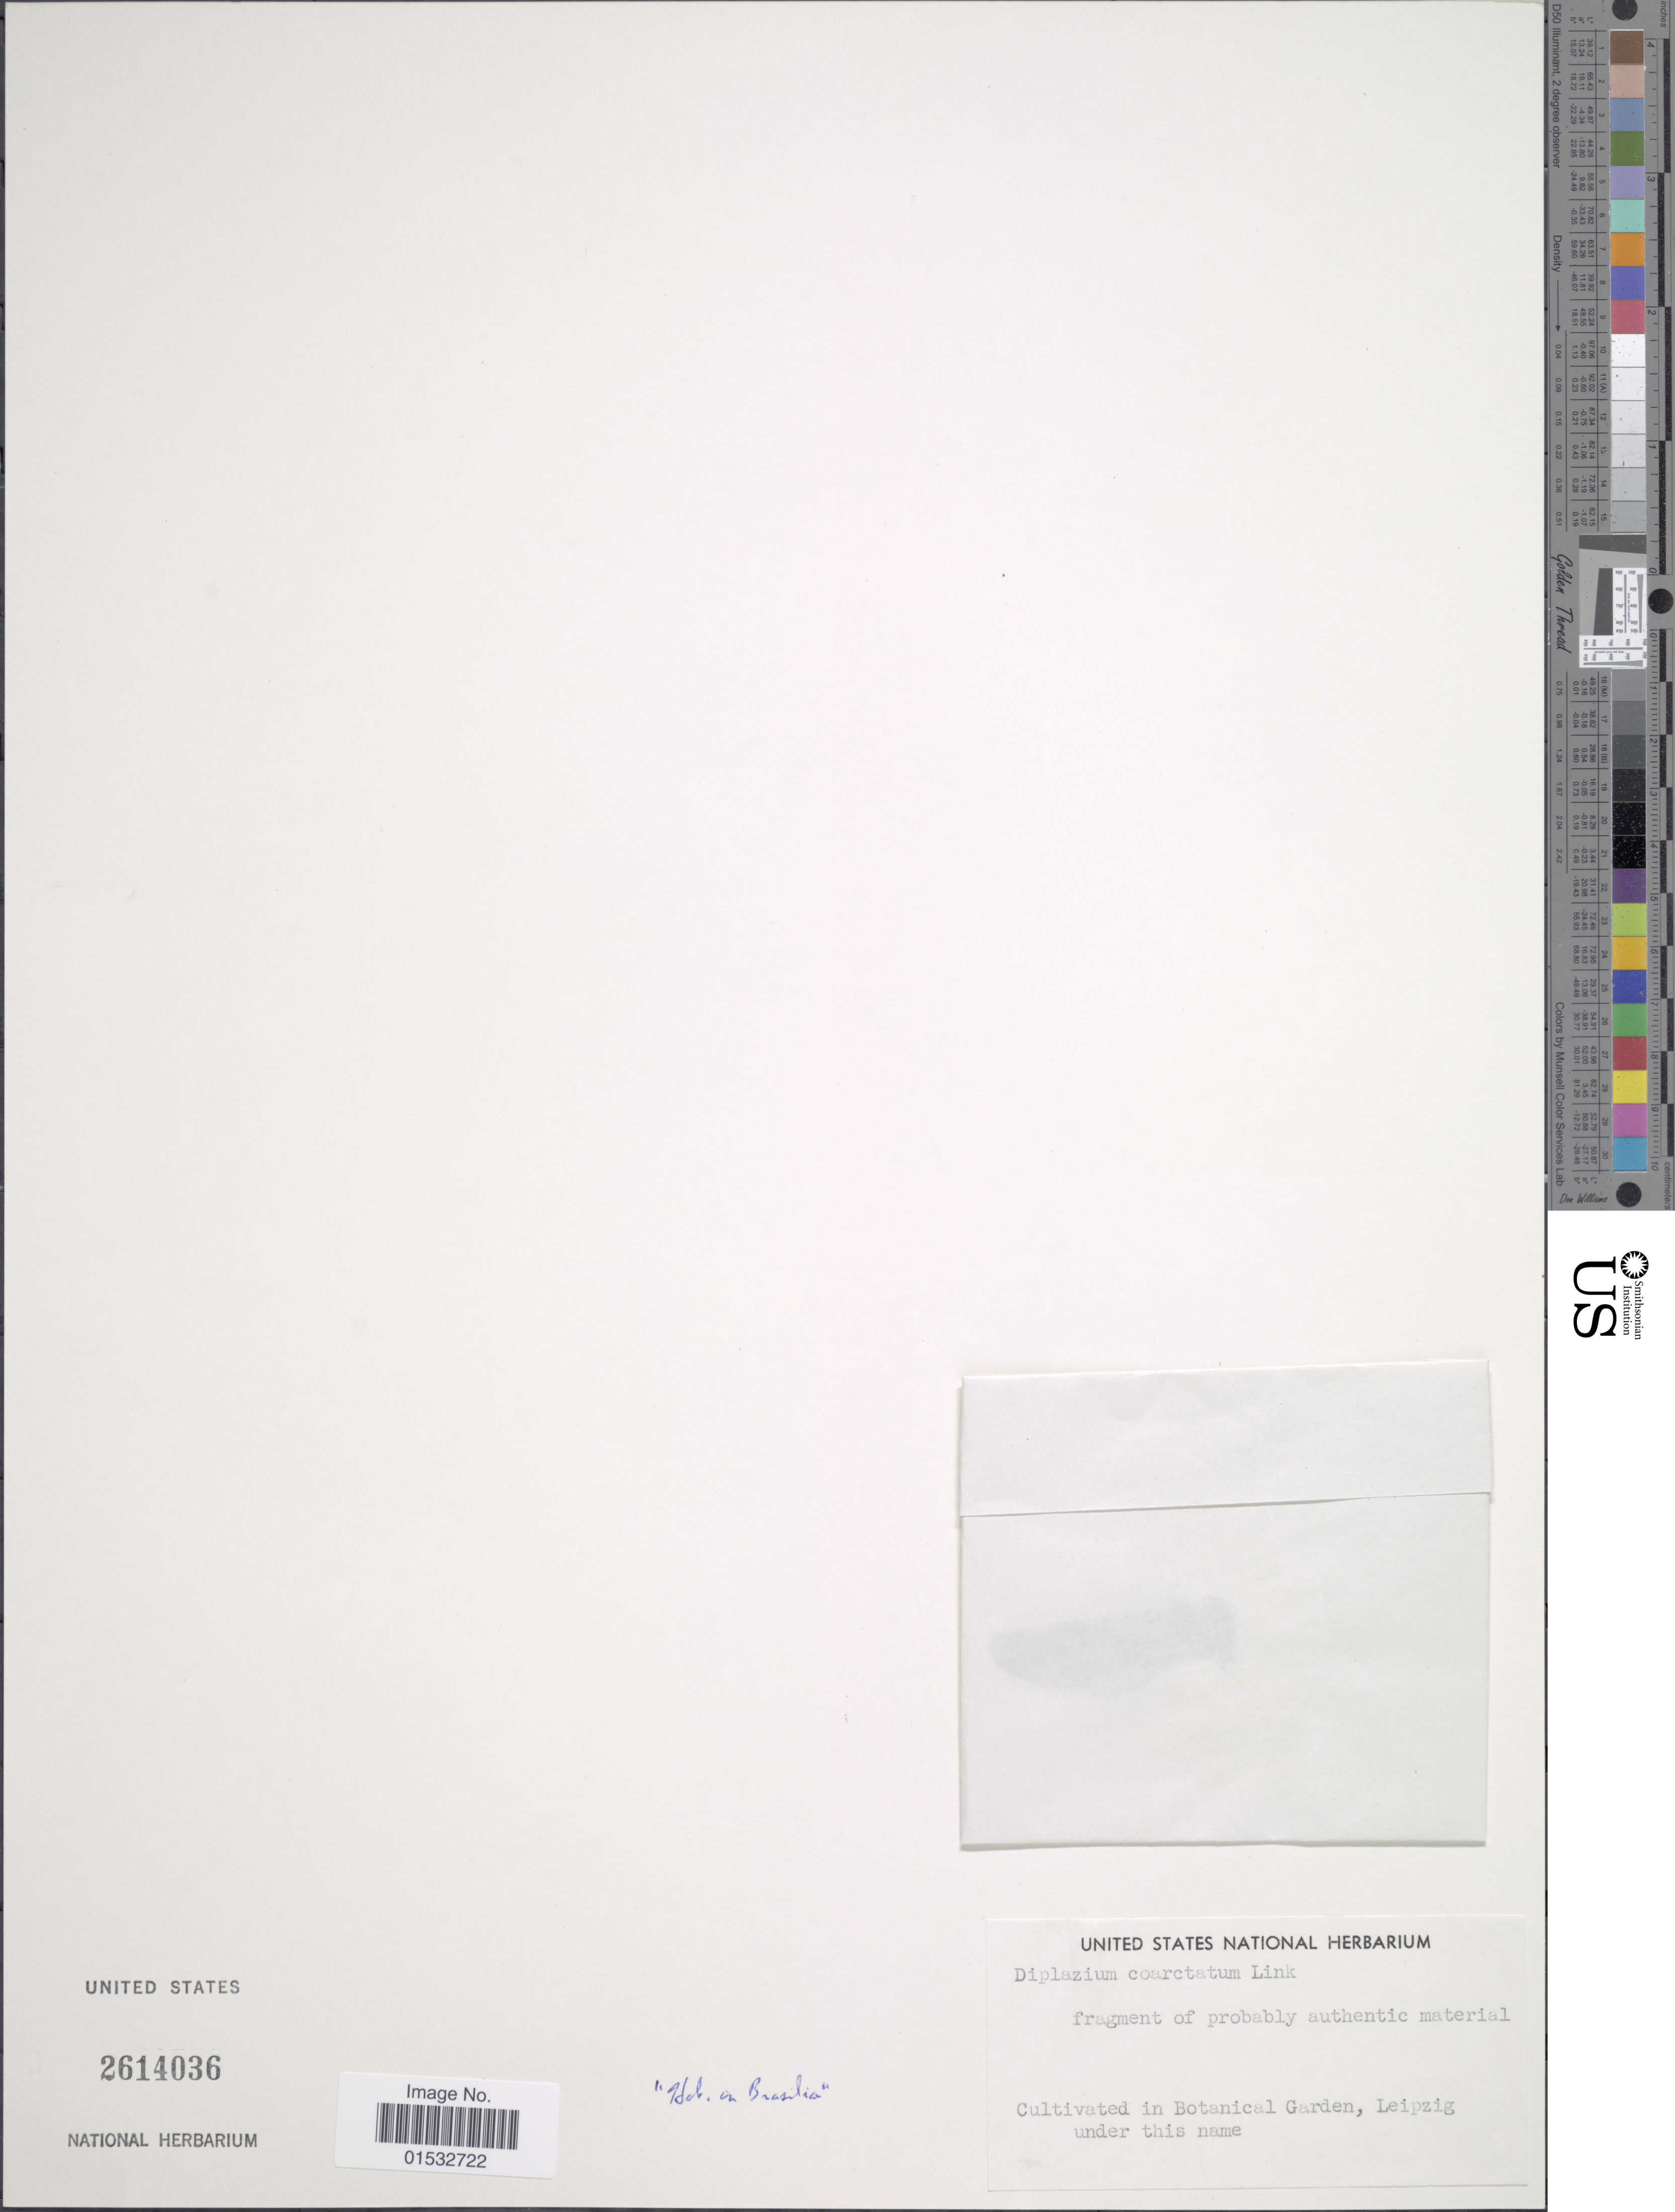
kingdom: Plantae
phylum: Tracheophyta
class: Polypodiopsida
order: Polypodiales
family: Athyriaceae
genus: Diplazium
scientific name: Diplazium coarctatum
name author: Link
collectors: ex herb. United States National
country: Germany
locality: Botanical Garden, Leipzig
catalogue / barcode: US 2614036